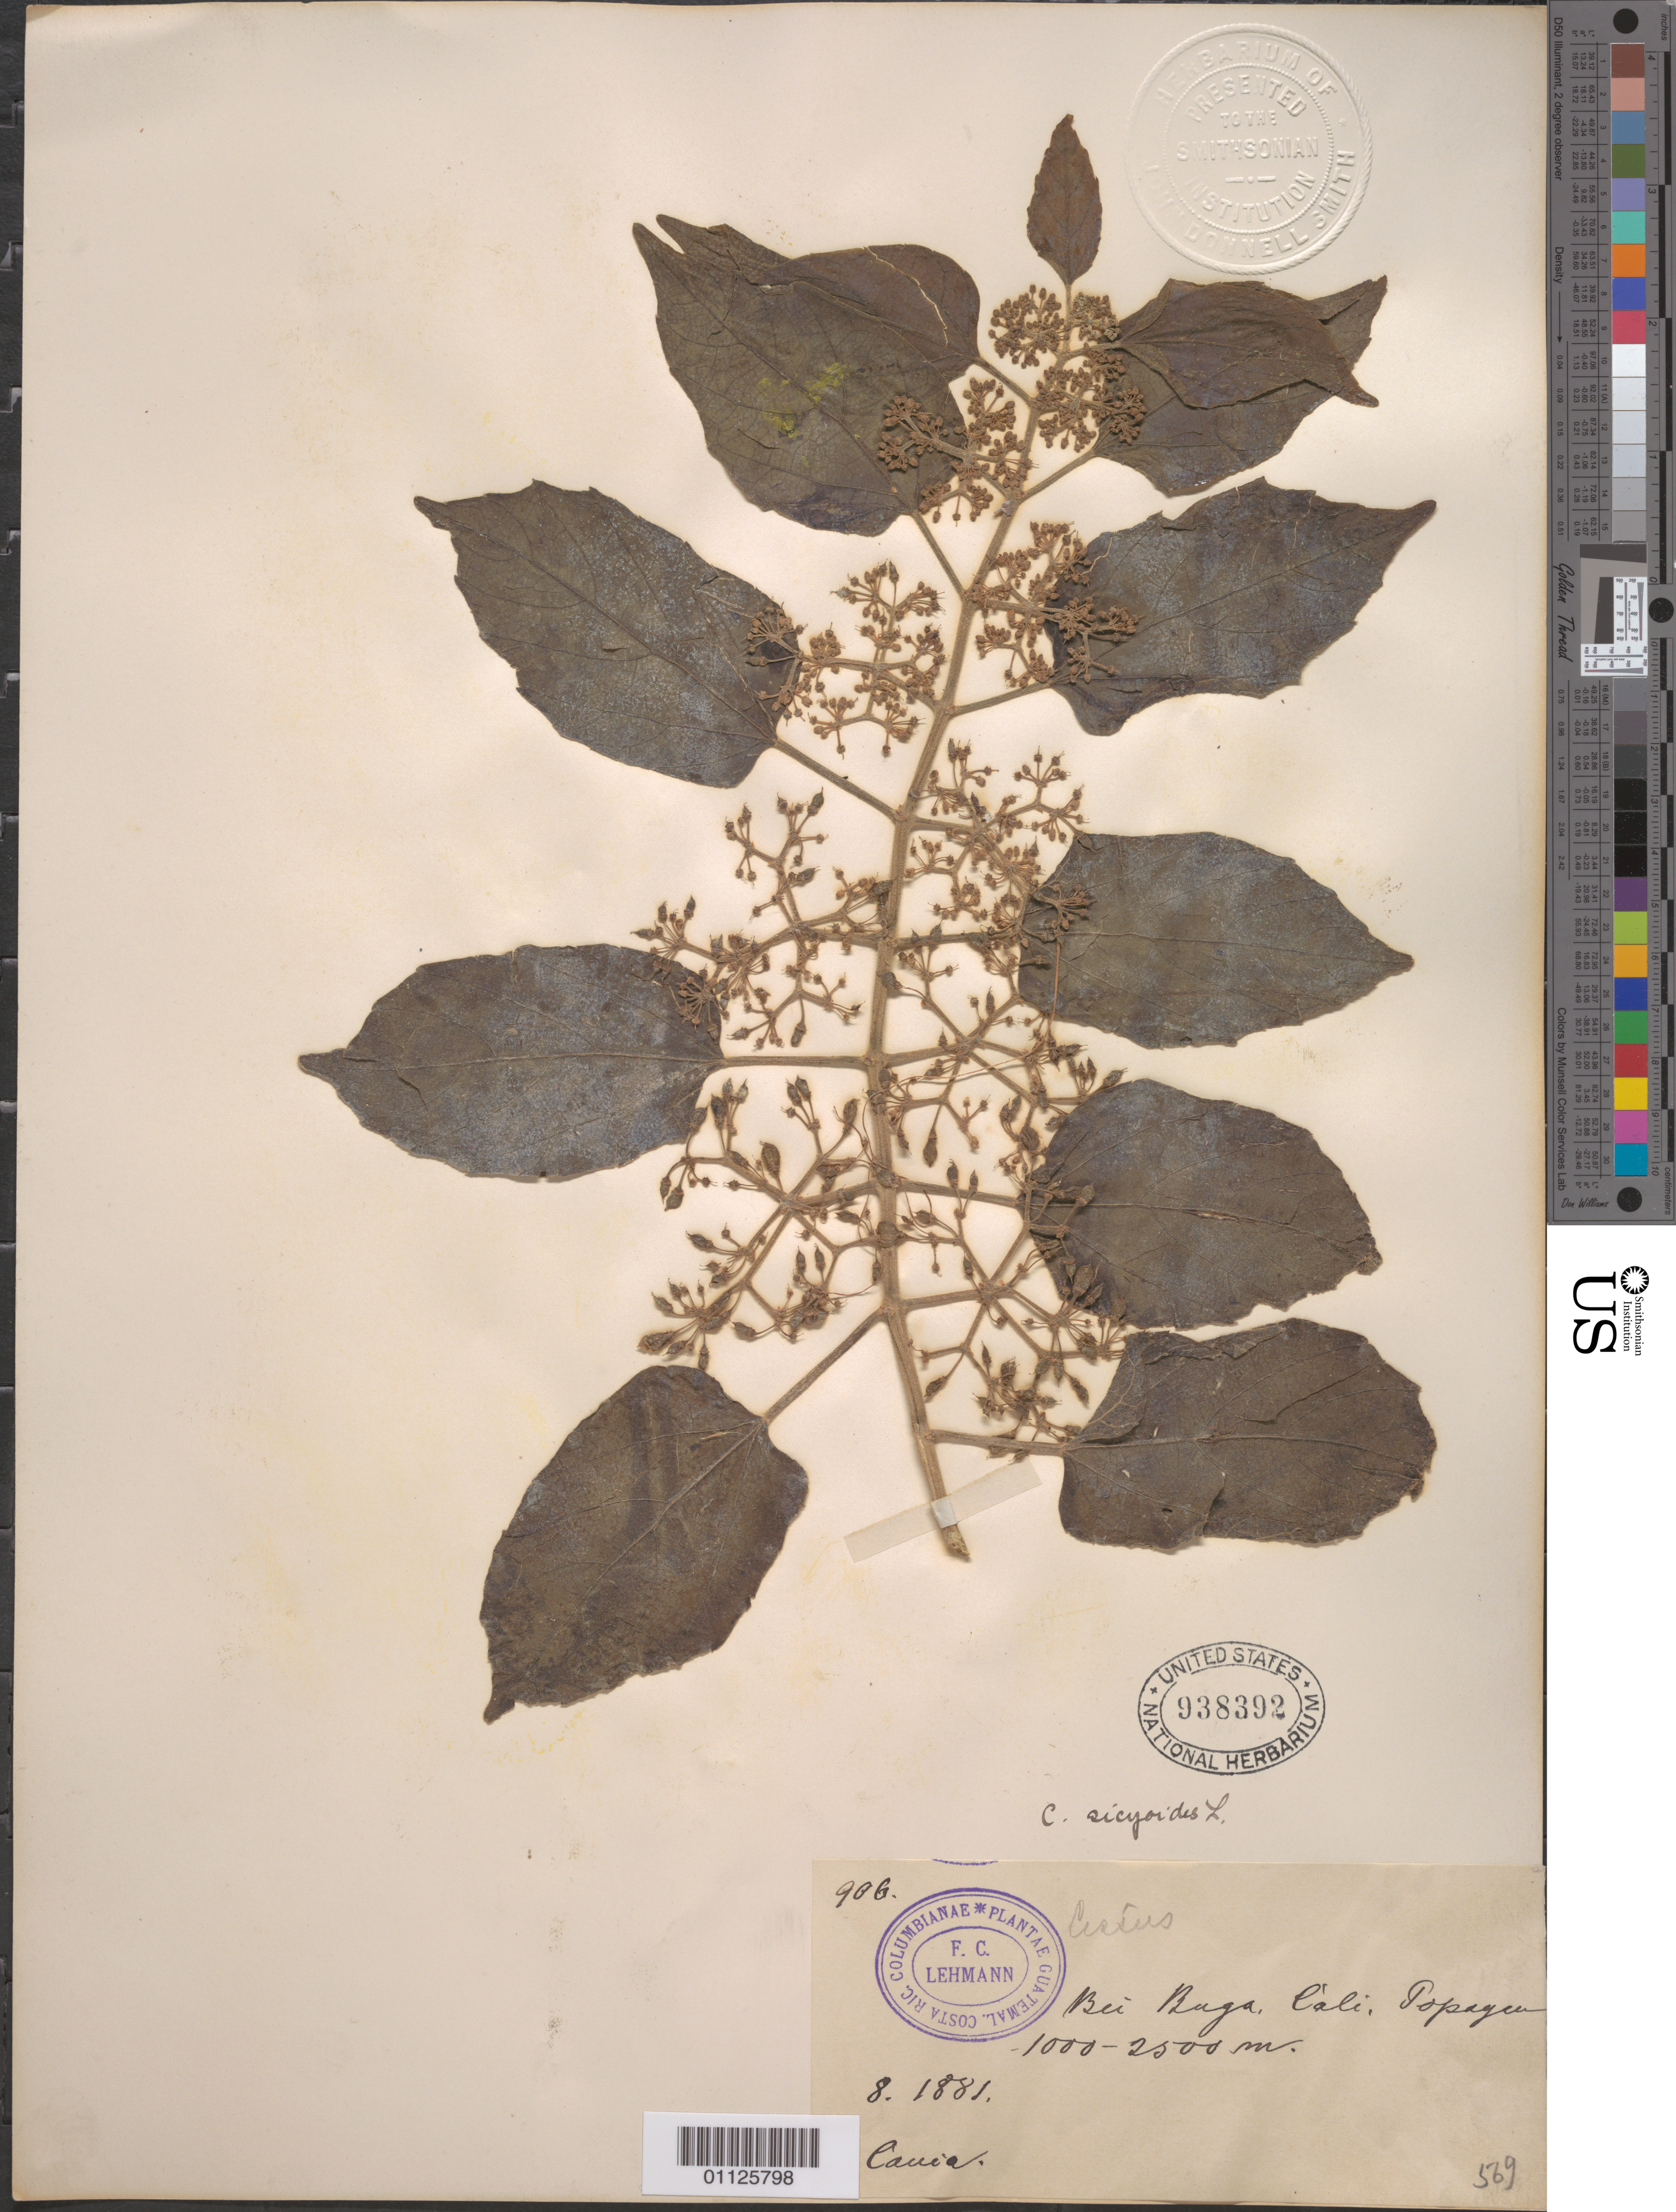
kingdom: Plantae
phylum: Tracheophyta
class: Magnoliopsida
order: Vitales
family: Vitaceae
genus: Cissus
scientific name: Cissus verticillata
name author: (L.) Nicolson & C.E. Jarvis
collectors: F. C. Lehmann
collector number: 906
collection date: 1881-08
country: Colombia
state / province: Cauca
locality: Bei Buga. Cali.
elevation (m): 1000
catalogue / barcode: US 938392